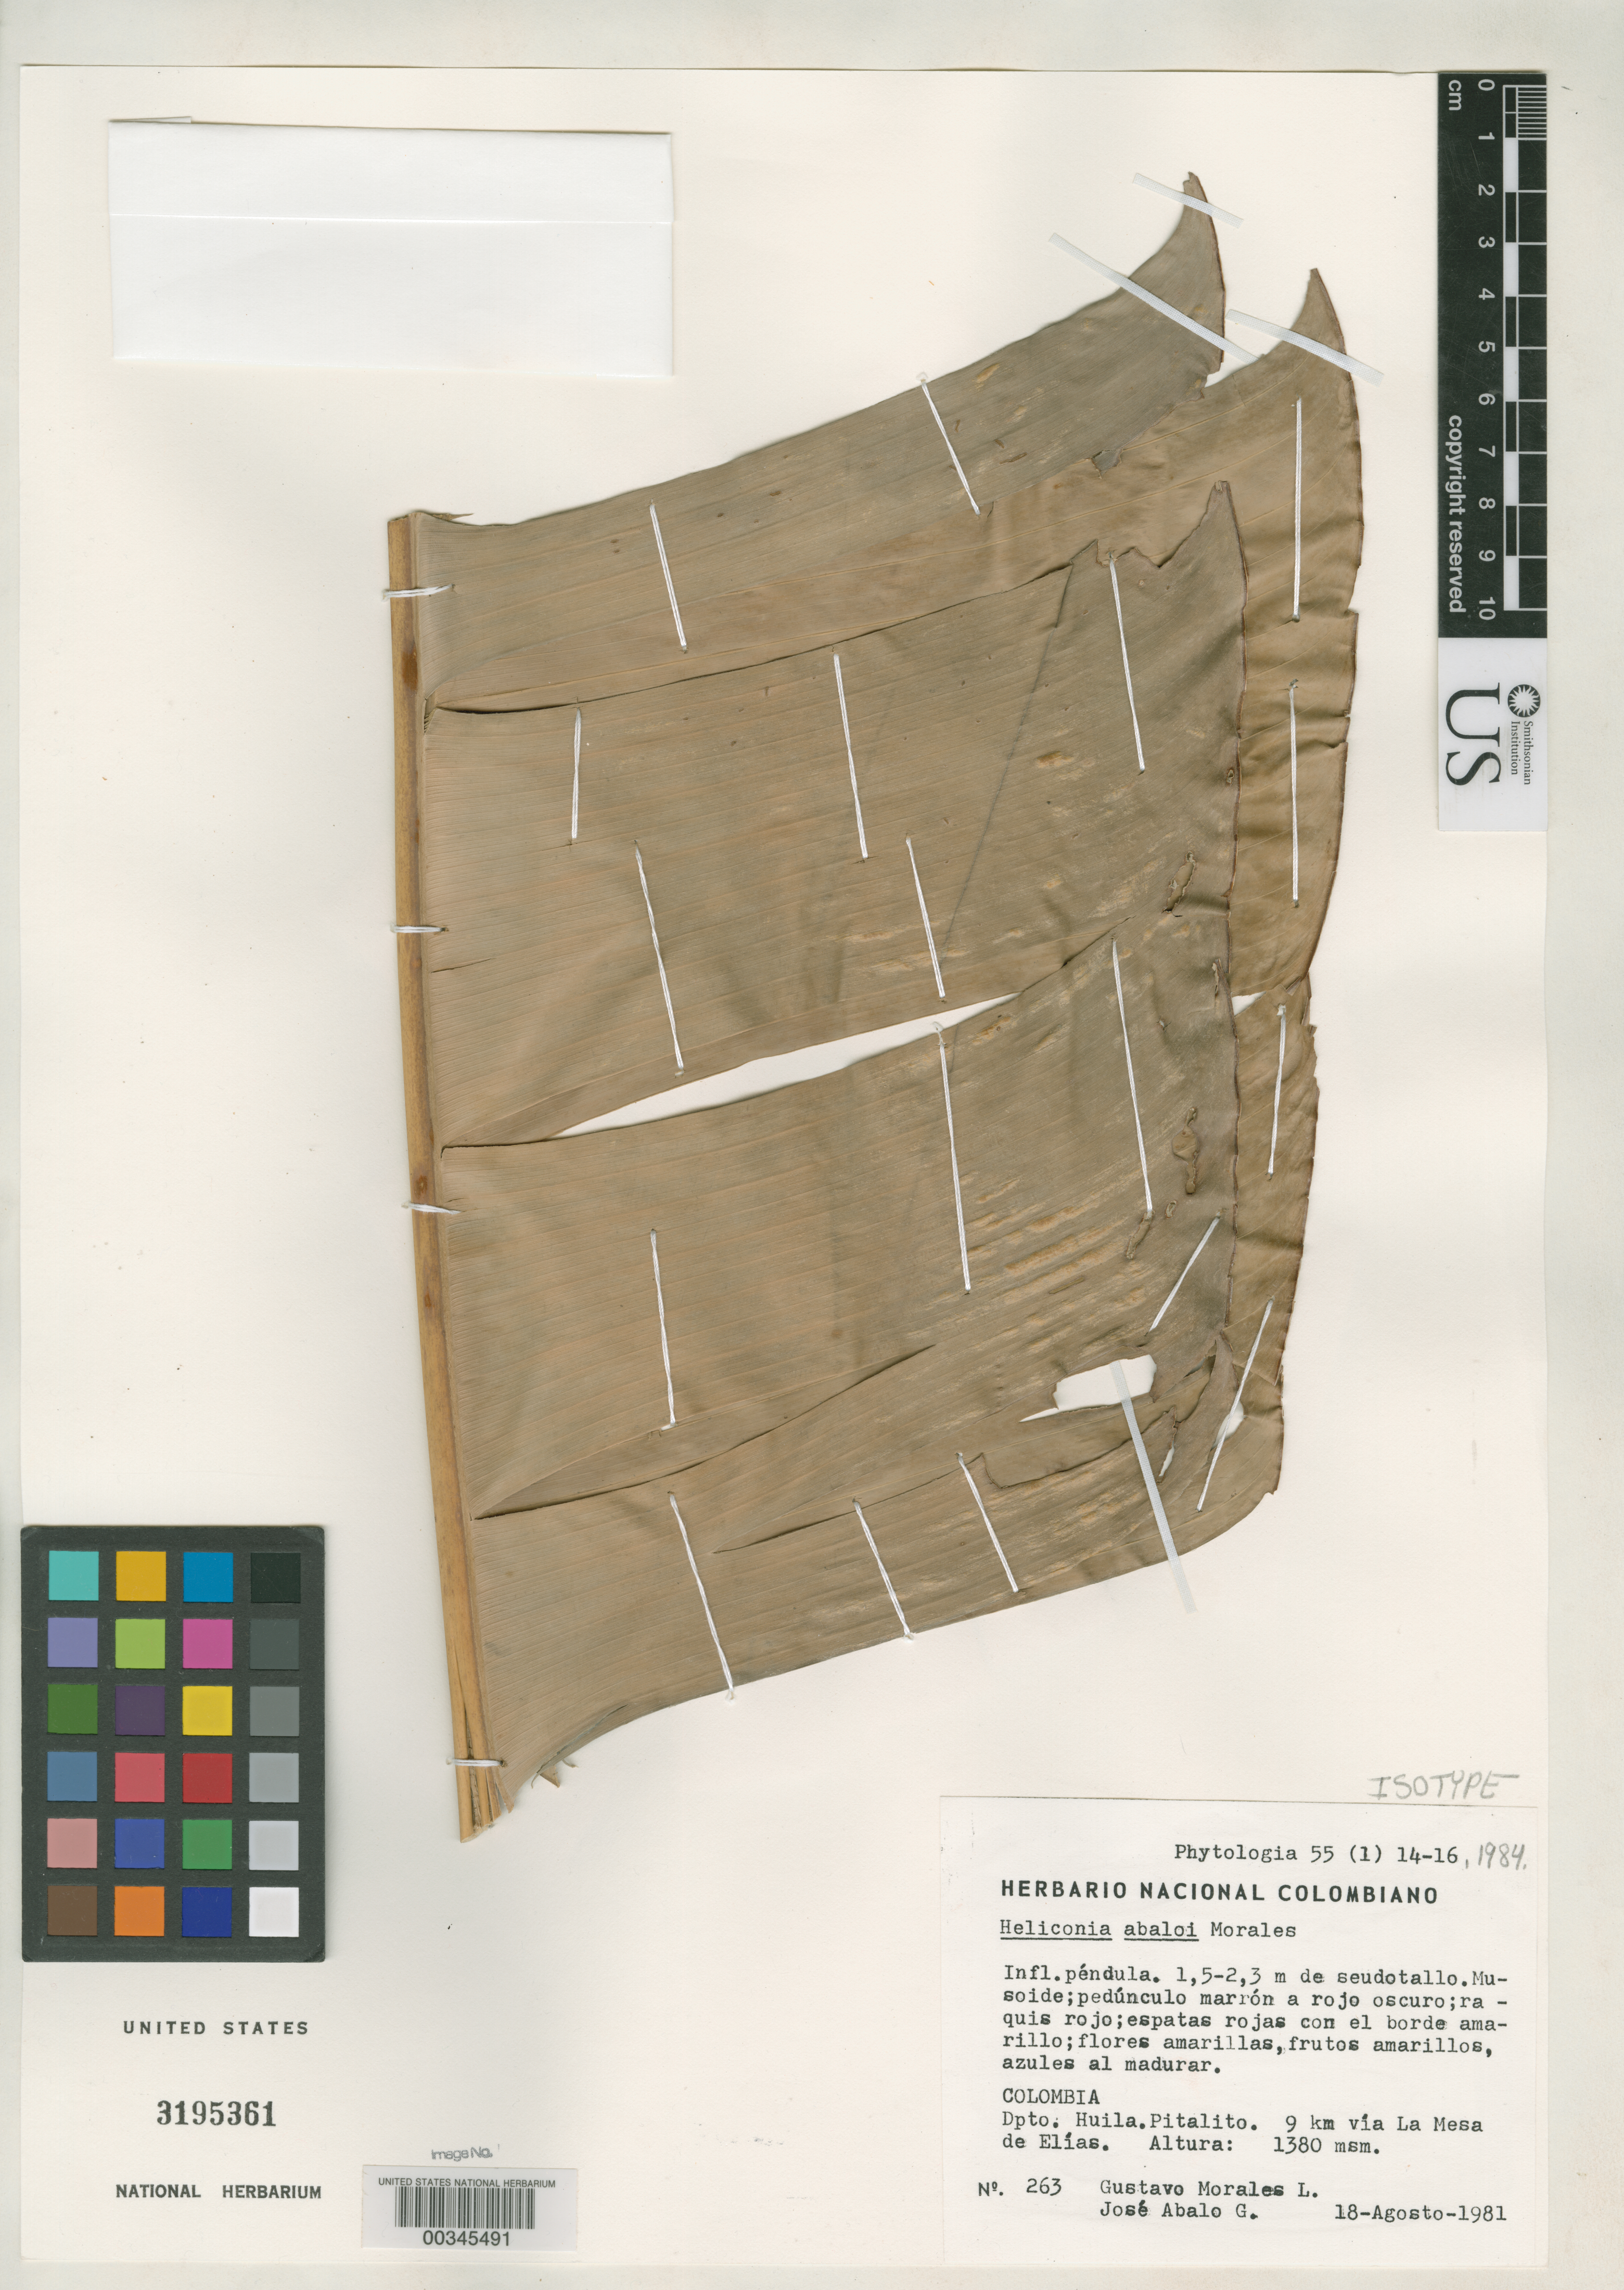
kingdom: Plantae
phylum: Tracheophyta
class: Liliopsida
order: Zingiberales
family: Heliconiaceae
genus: Heliconia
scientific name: Heliconia abaloi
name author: Morales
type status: Isotype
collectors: G. Morales L. & J. E. Abalo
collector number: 263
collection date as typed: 18 Aug 1981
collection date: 1981-08-18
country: Colombia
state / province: Huila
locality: Pitalito, 9 km via La Mesa de Elias.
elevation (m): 1380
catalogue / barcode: US 3195361